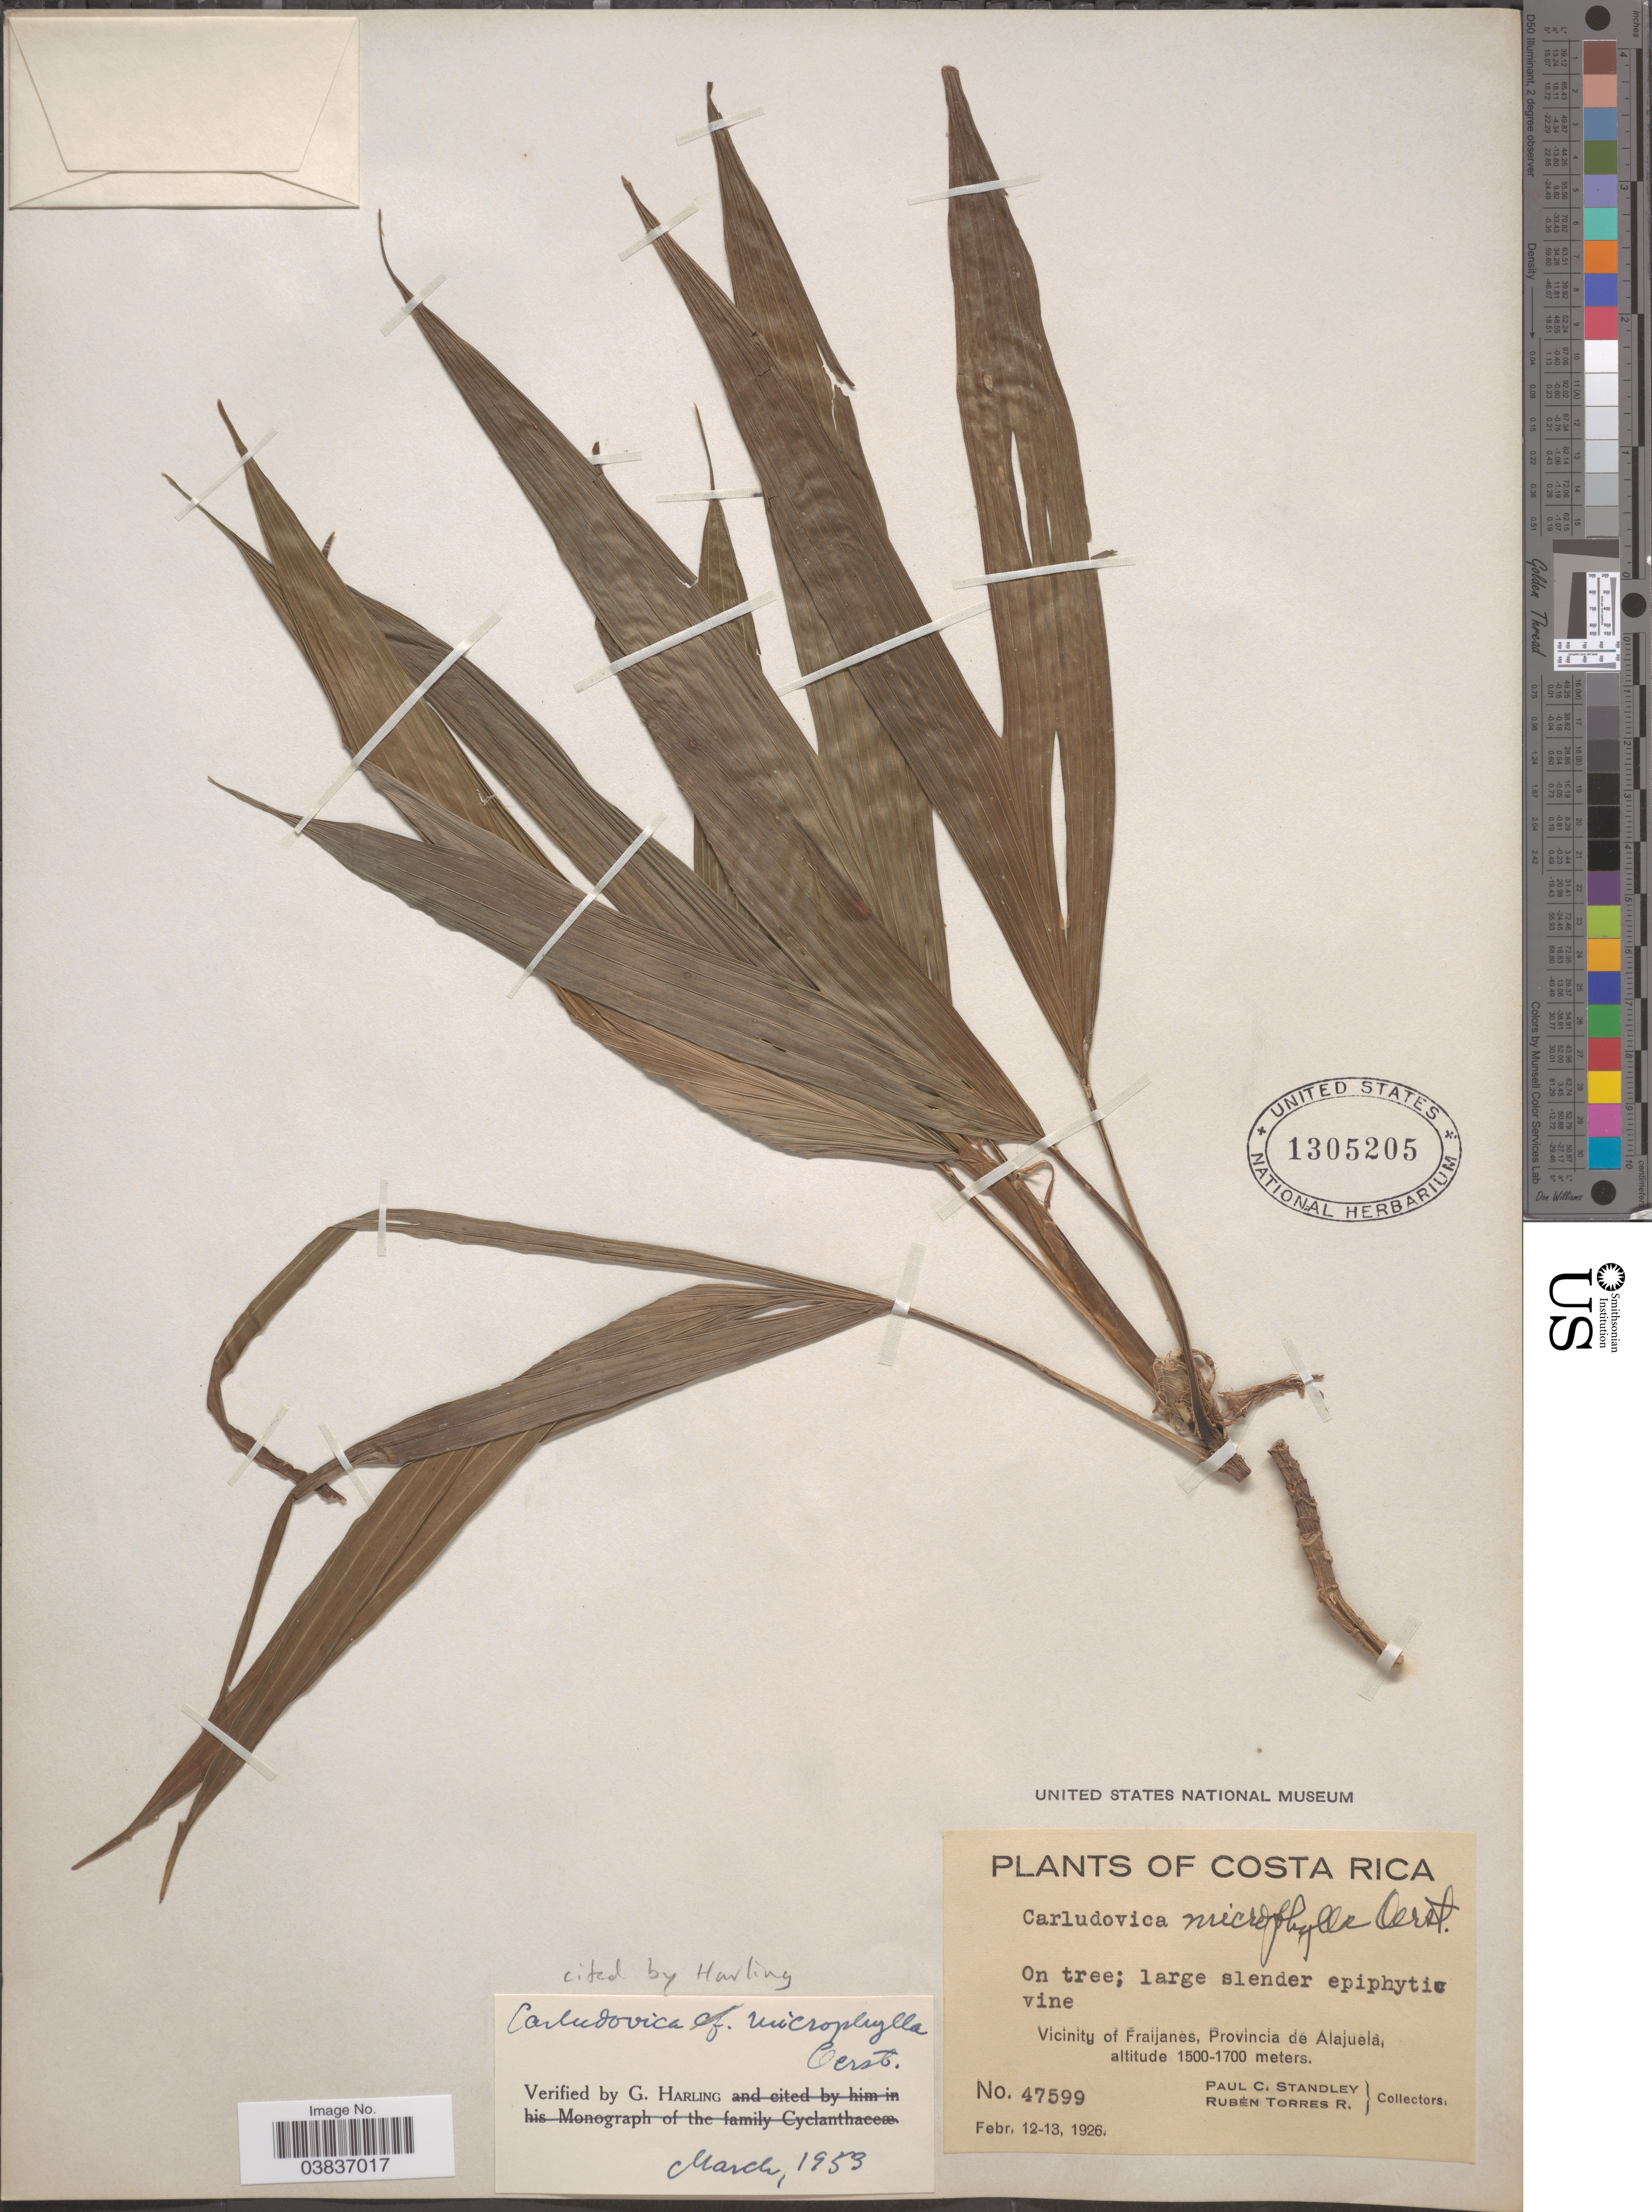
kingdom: Plantae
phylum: Tracheophyta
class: Liliopsida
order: Pandanales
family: Cyclanthaceae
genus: Asplundia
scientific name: Asplundia microphylla subsp. microphylla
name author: Harling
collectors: P. C. Standley & R. Torres Rojas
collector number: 47599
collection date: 1926-02-12/1926-02-13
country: Costa Rica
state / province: Alajuela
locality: Vicinity of Fraijanes.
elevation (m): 1500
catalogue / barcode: US 1305205